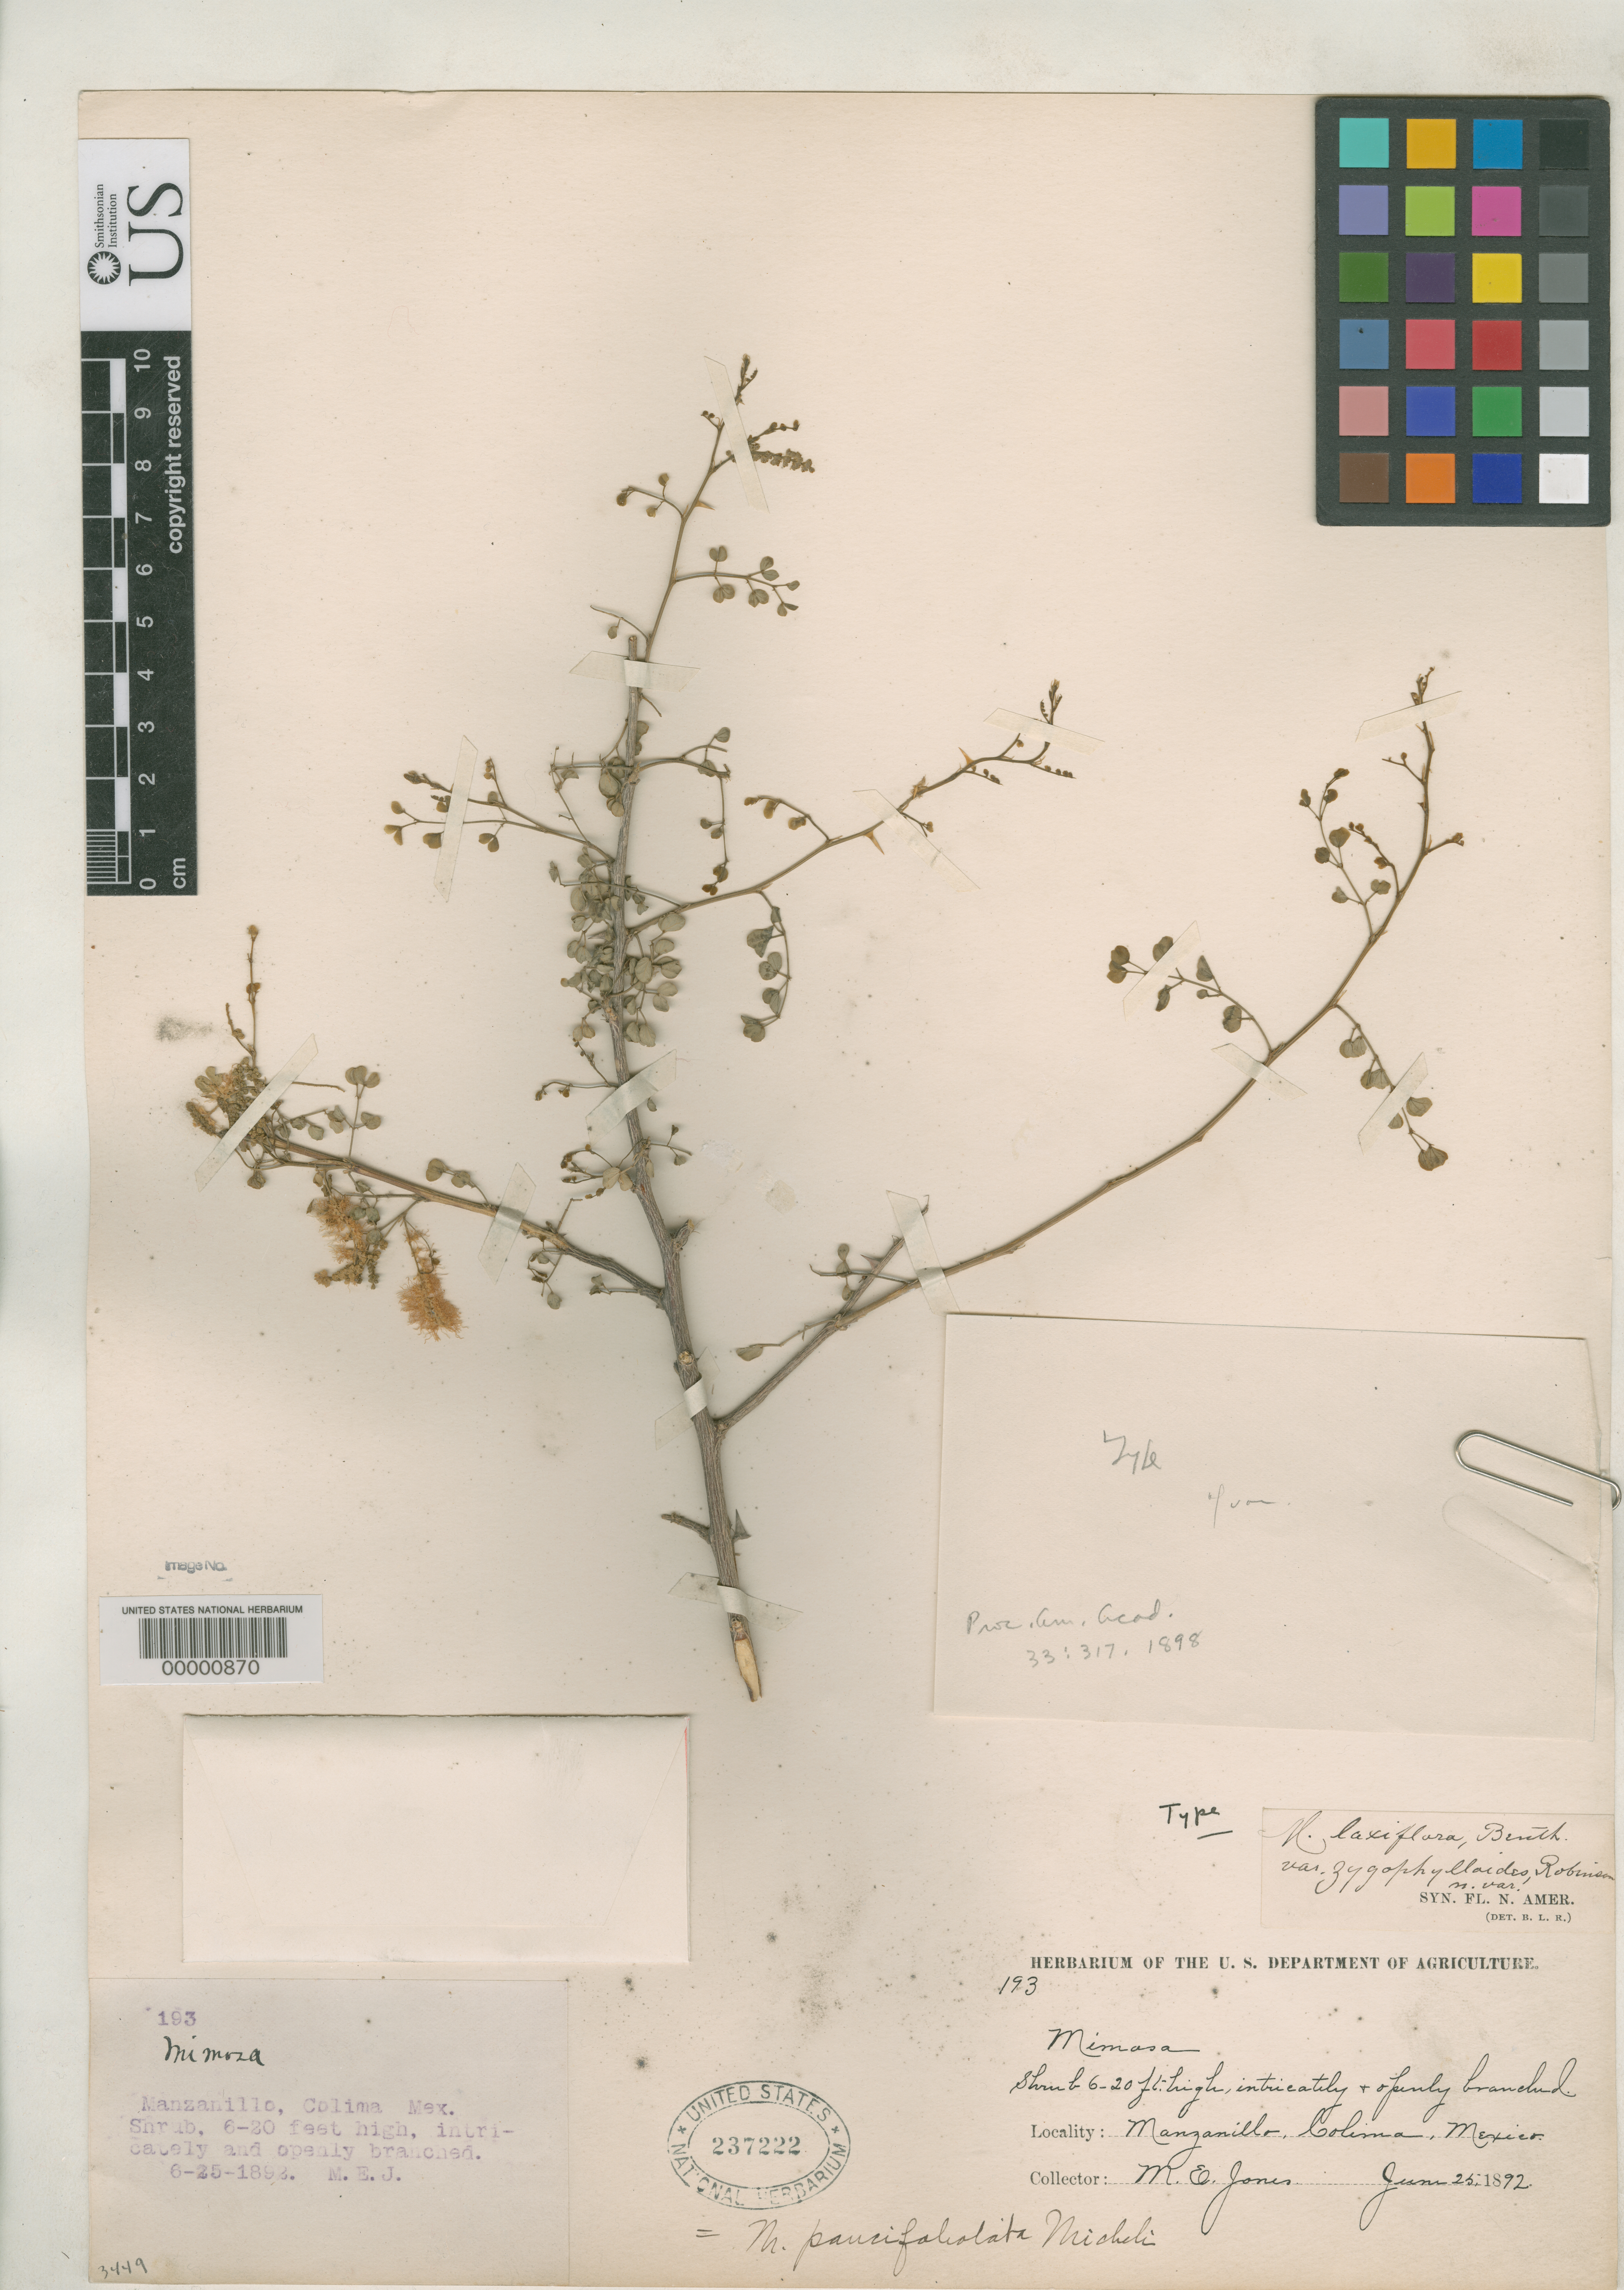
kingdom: Plantae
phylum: Tracheophyta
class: Magnoliopsida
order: Fabales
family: Fabaceae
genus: Mimosa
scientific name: Mimosa laxiflora var. zygophylloides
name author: B.L. Rob.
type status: Holotype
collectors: M. E. Jones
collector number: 193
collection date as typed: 25 Jun 1892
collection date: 1892-06-25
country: Mexico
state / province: Colima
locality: Manzanillo.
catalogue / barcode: US 237222